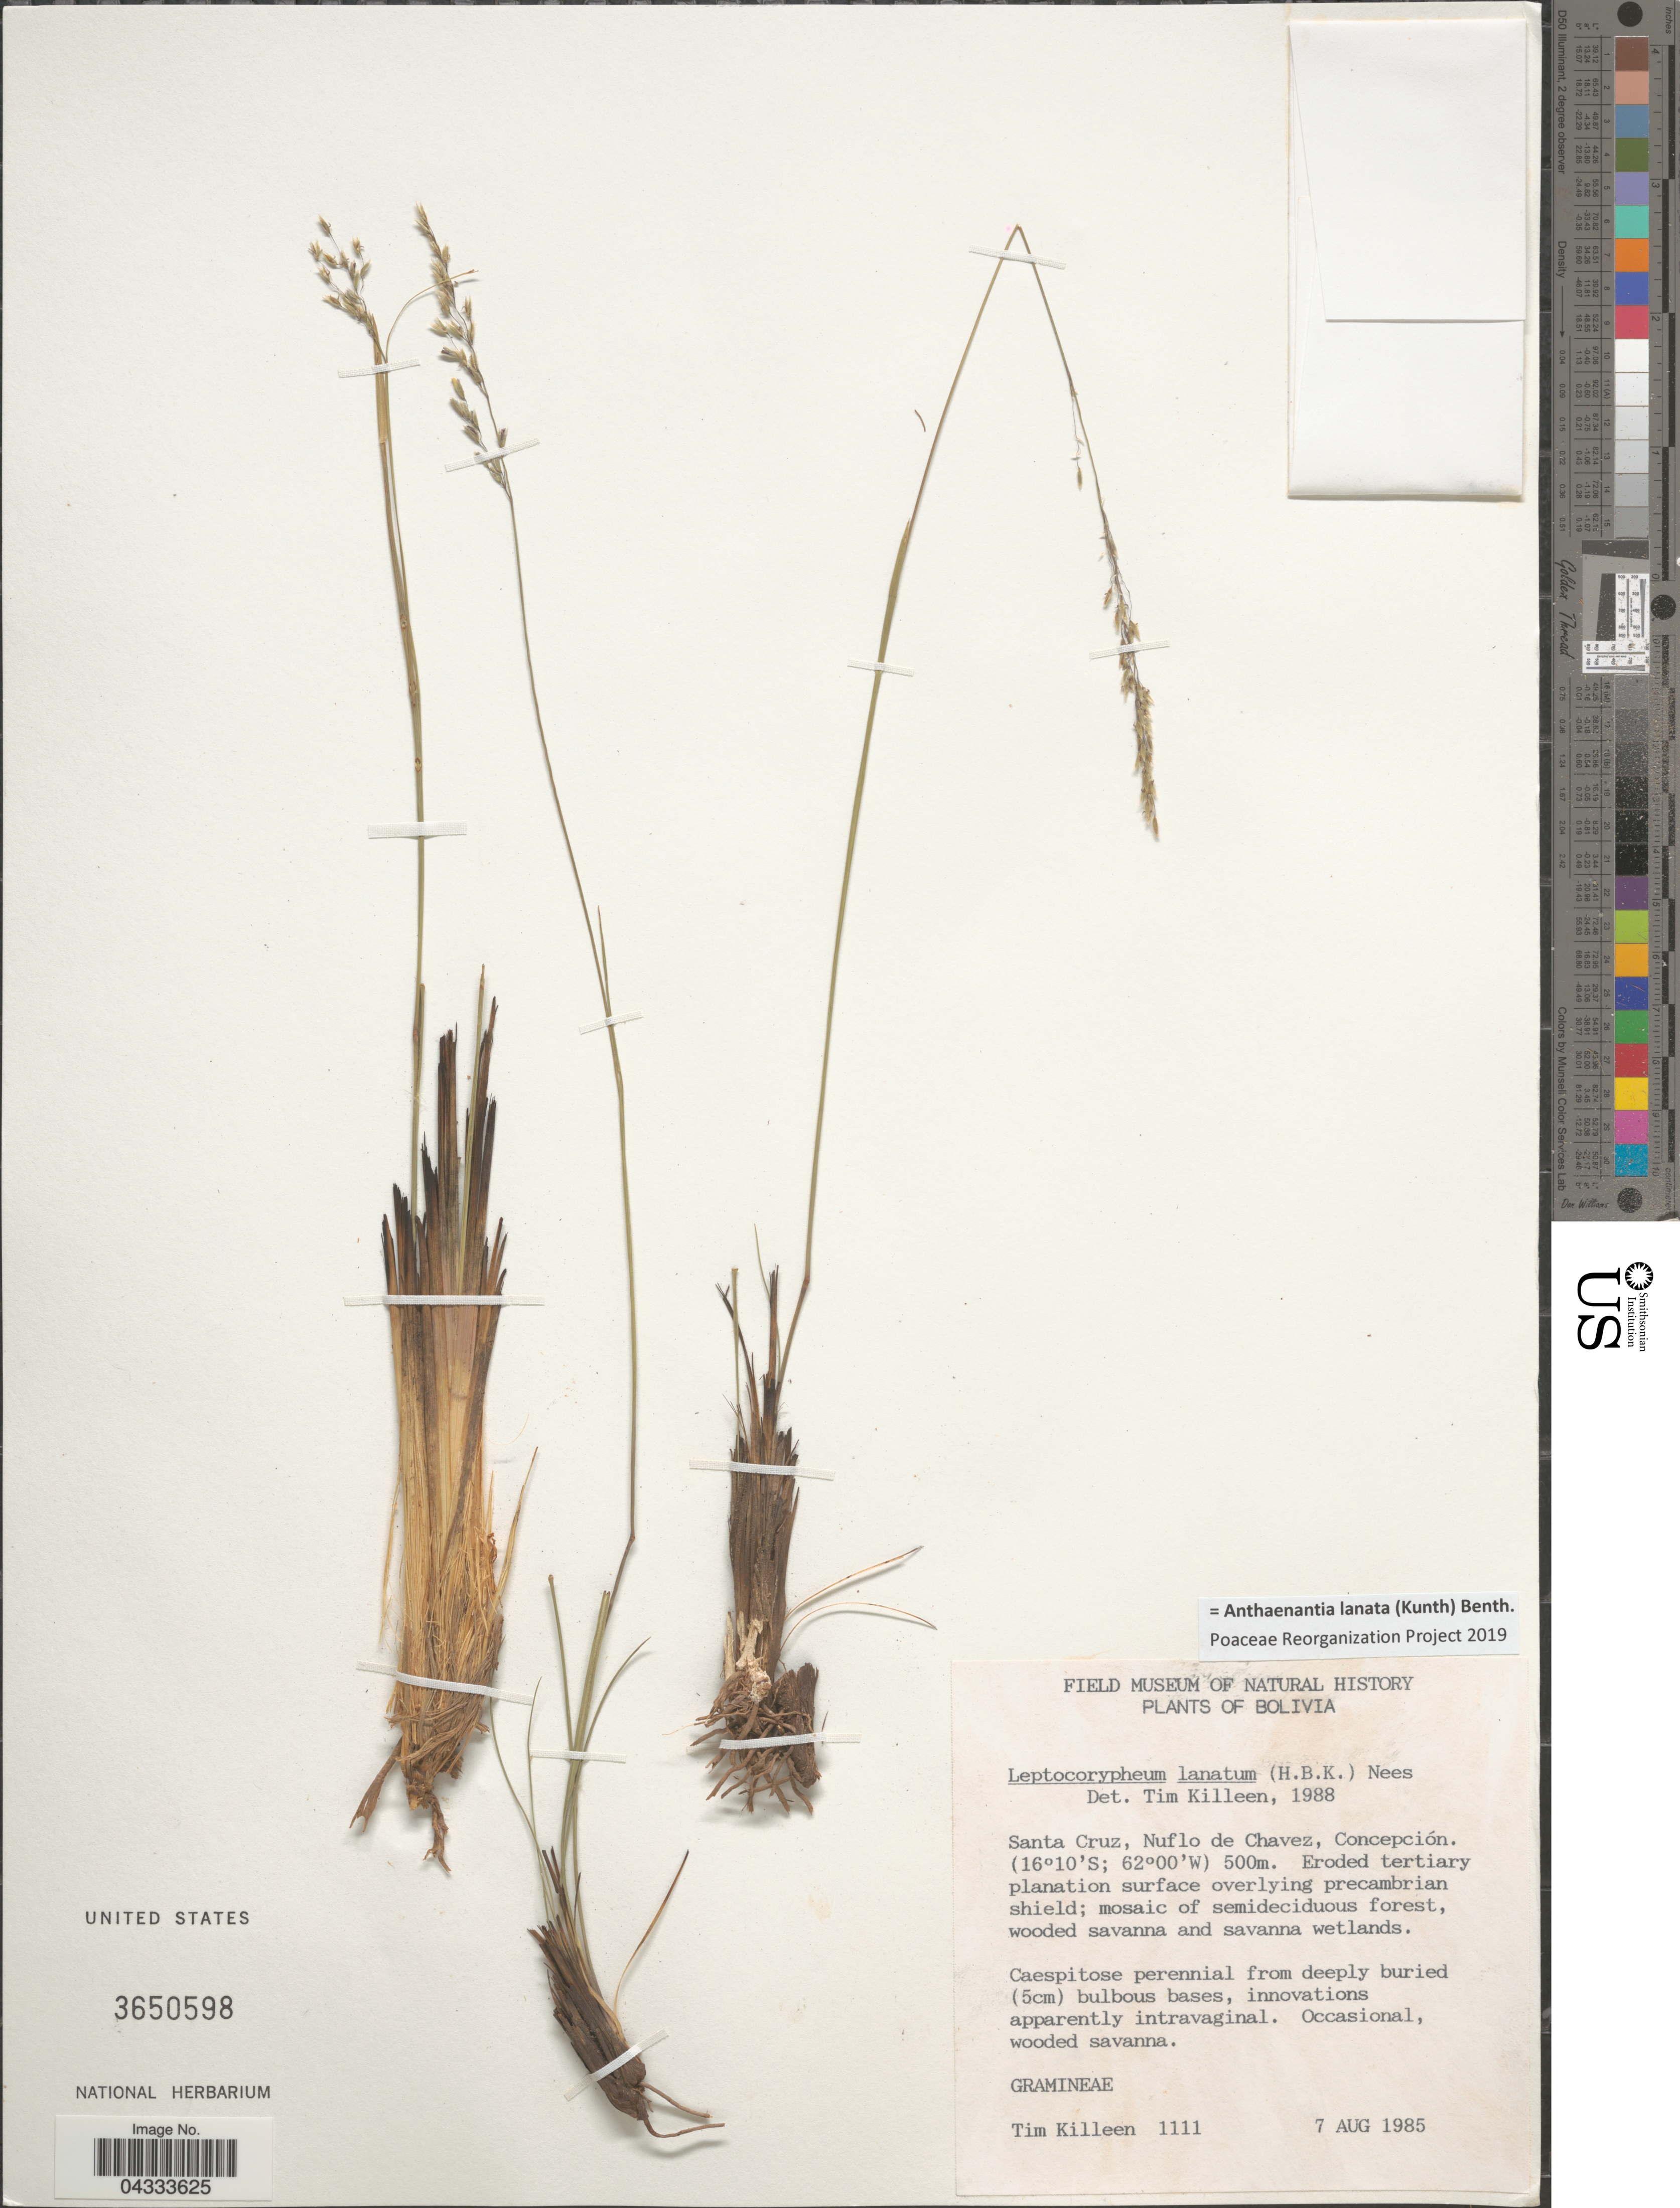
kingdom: Plantae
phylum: Tracheophyta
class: Liliopsida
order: Poales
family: Poaceae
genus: Anthaenantia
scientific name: Anthaenantia lanata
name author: (Kunth) Benth.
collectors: T. J. Killeen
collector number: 1111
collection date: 1985-08-07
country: Bolivia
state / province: Santa Cruz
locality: Nuflo de Chavez, Concepción.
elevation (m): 500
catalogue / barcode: US 3650598